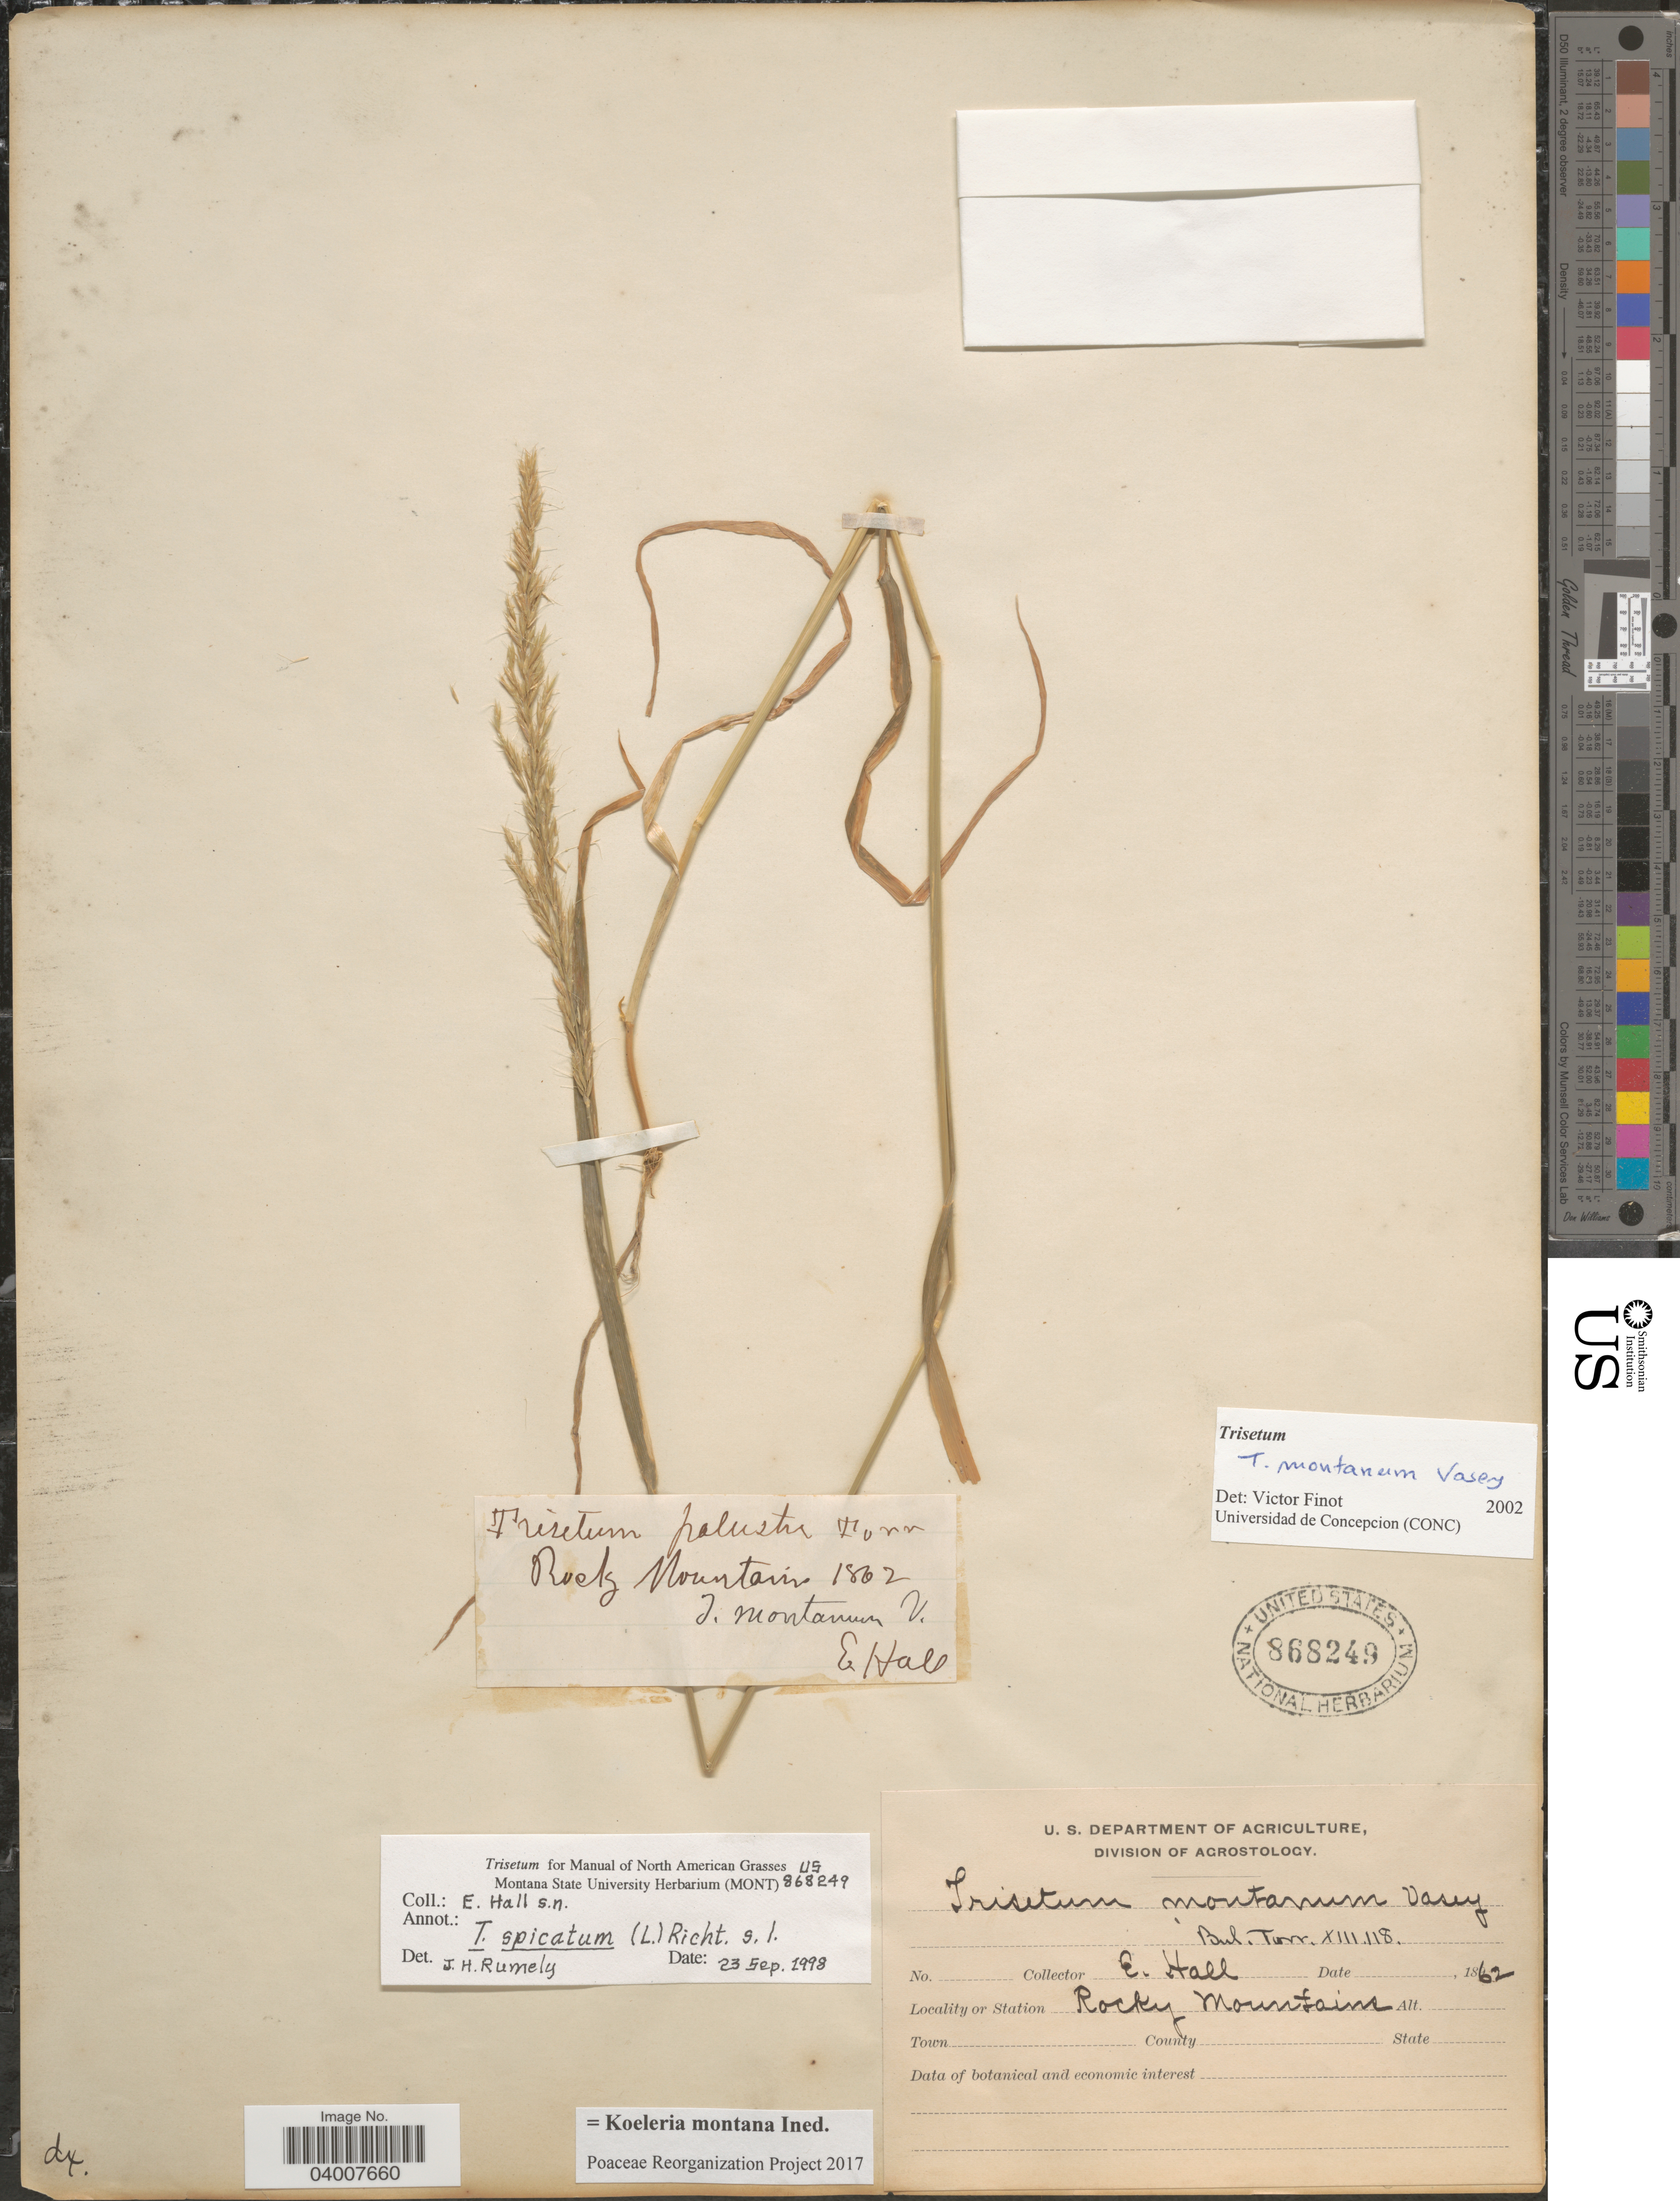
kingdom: Plantae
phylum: Tracheophyta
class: Liliopsida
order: Poales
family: Poaceae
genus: Koeleria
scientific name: Koeleria montana ined.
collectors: E. Hall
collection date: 1862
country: United States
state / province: Colorado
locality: Station Rocky Mountains.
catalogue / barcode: US 868249